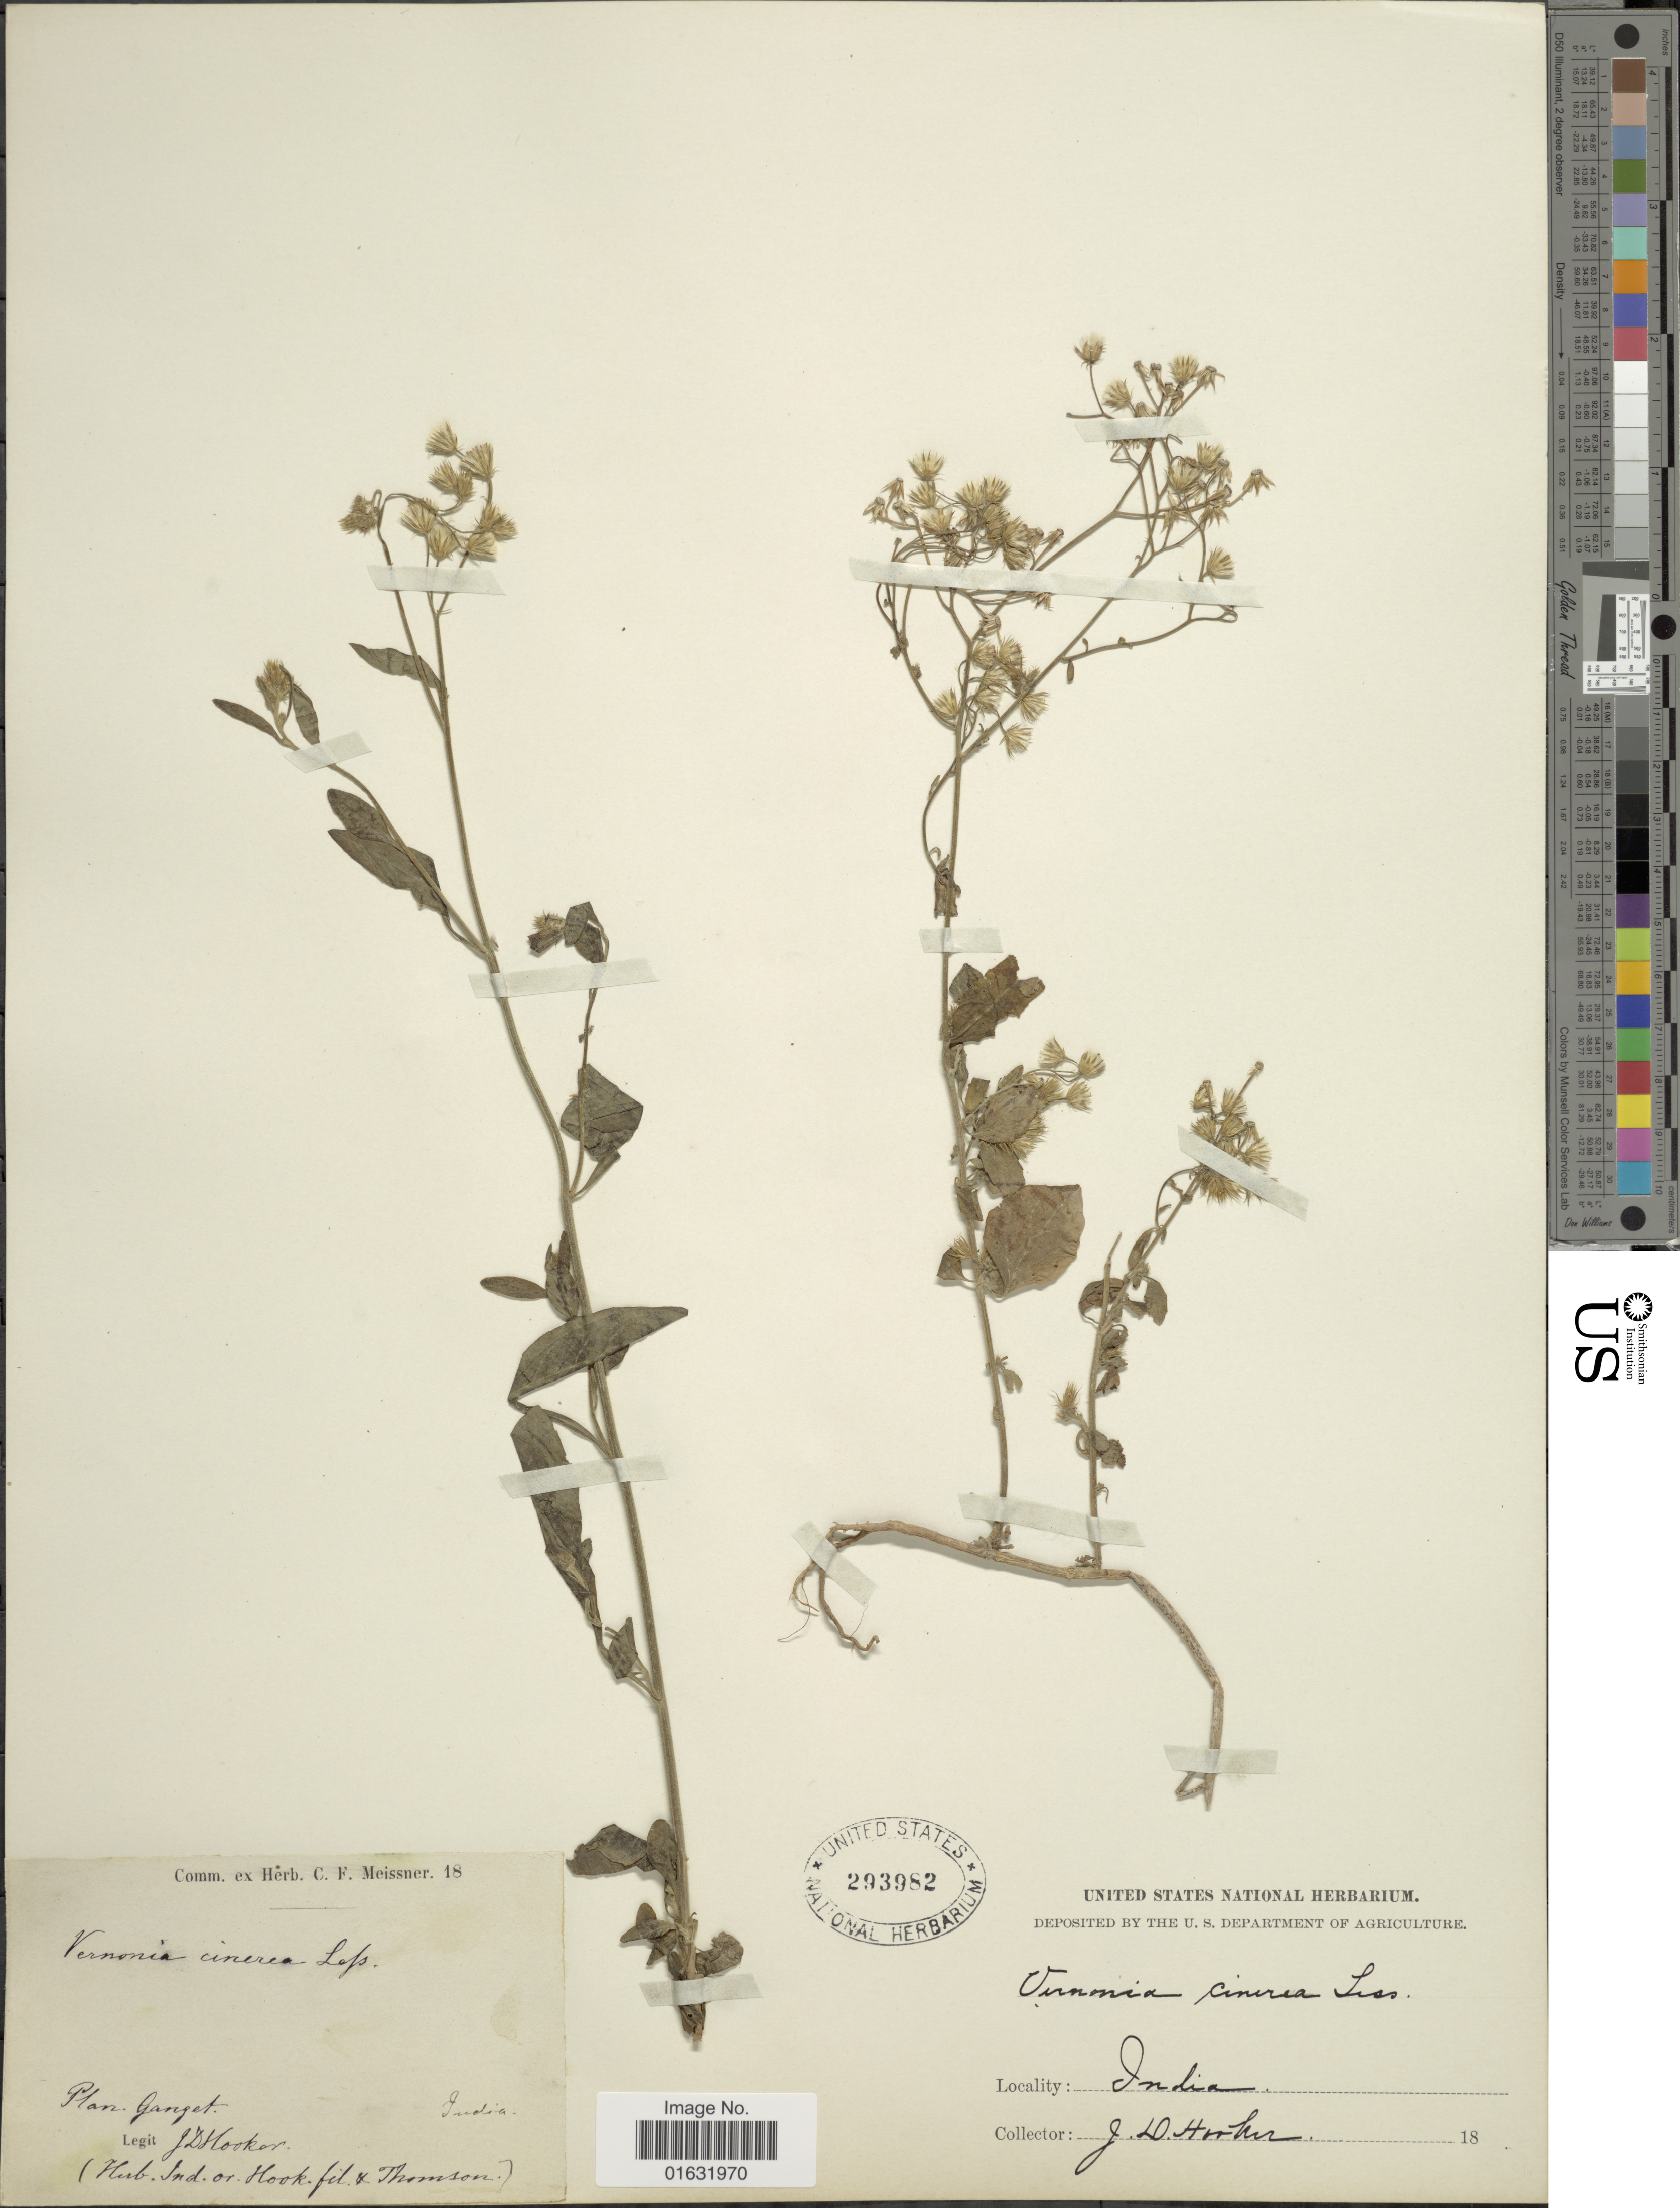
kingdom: Plantae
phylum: Tracheophyta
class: Magnoliopsida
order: Asterales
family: Asteraceae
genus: Cyanthillium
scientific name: Cyanthillium cinereum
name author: (L.) H. Rob.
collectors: J. D. Hooker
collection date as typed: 18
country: India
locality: India, Plan. Ganget.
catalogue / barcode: US 293982